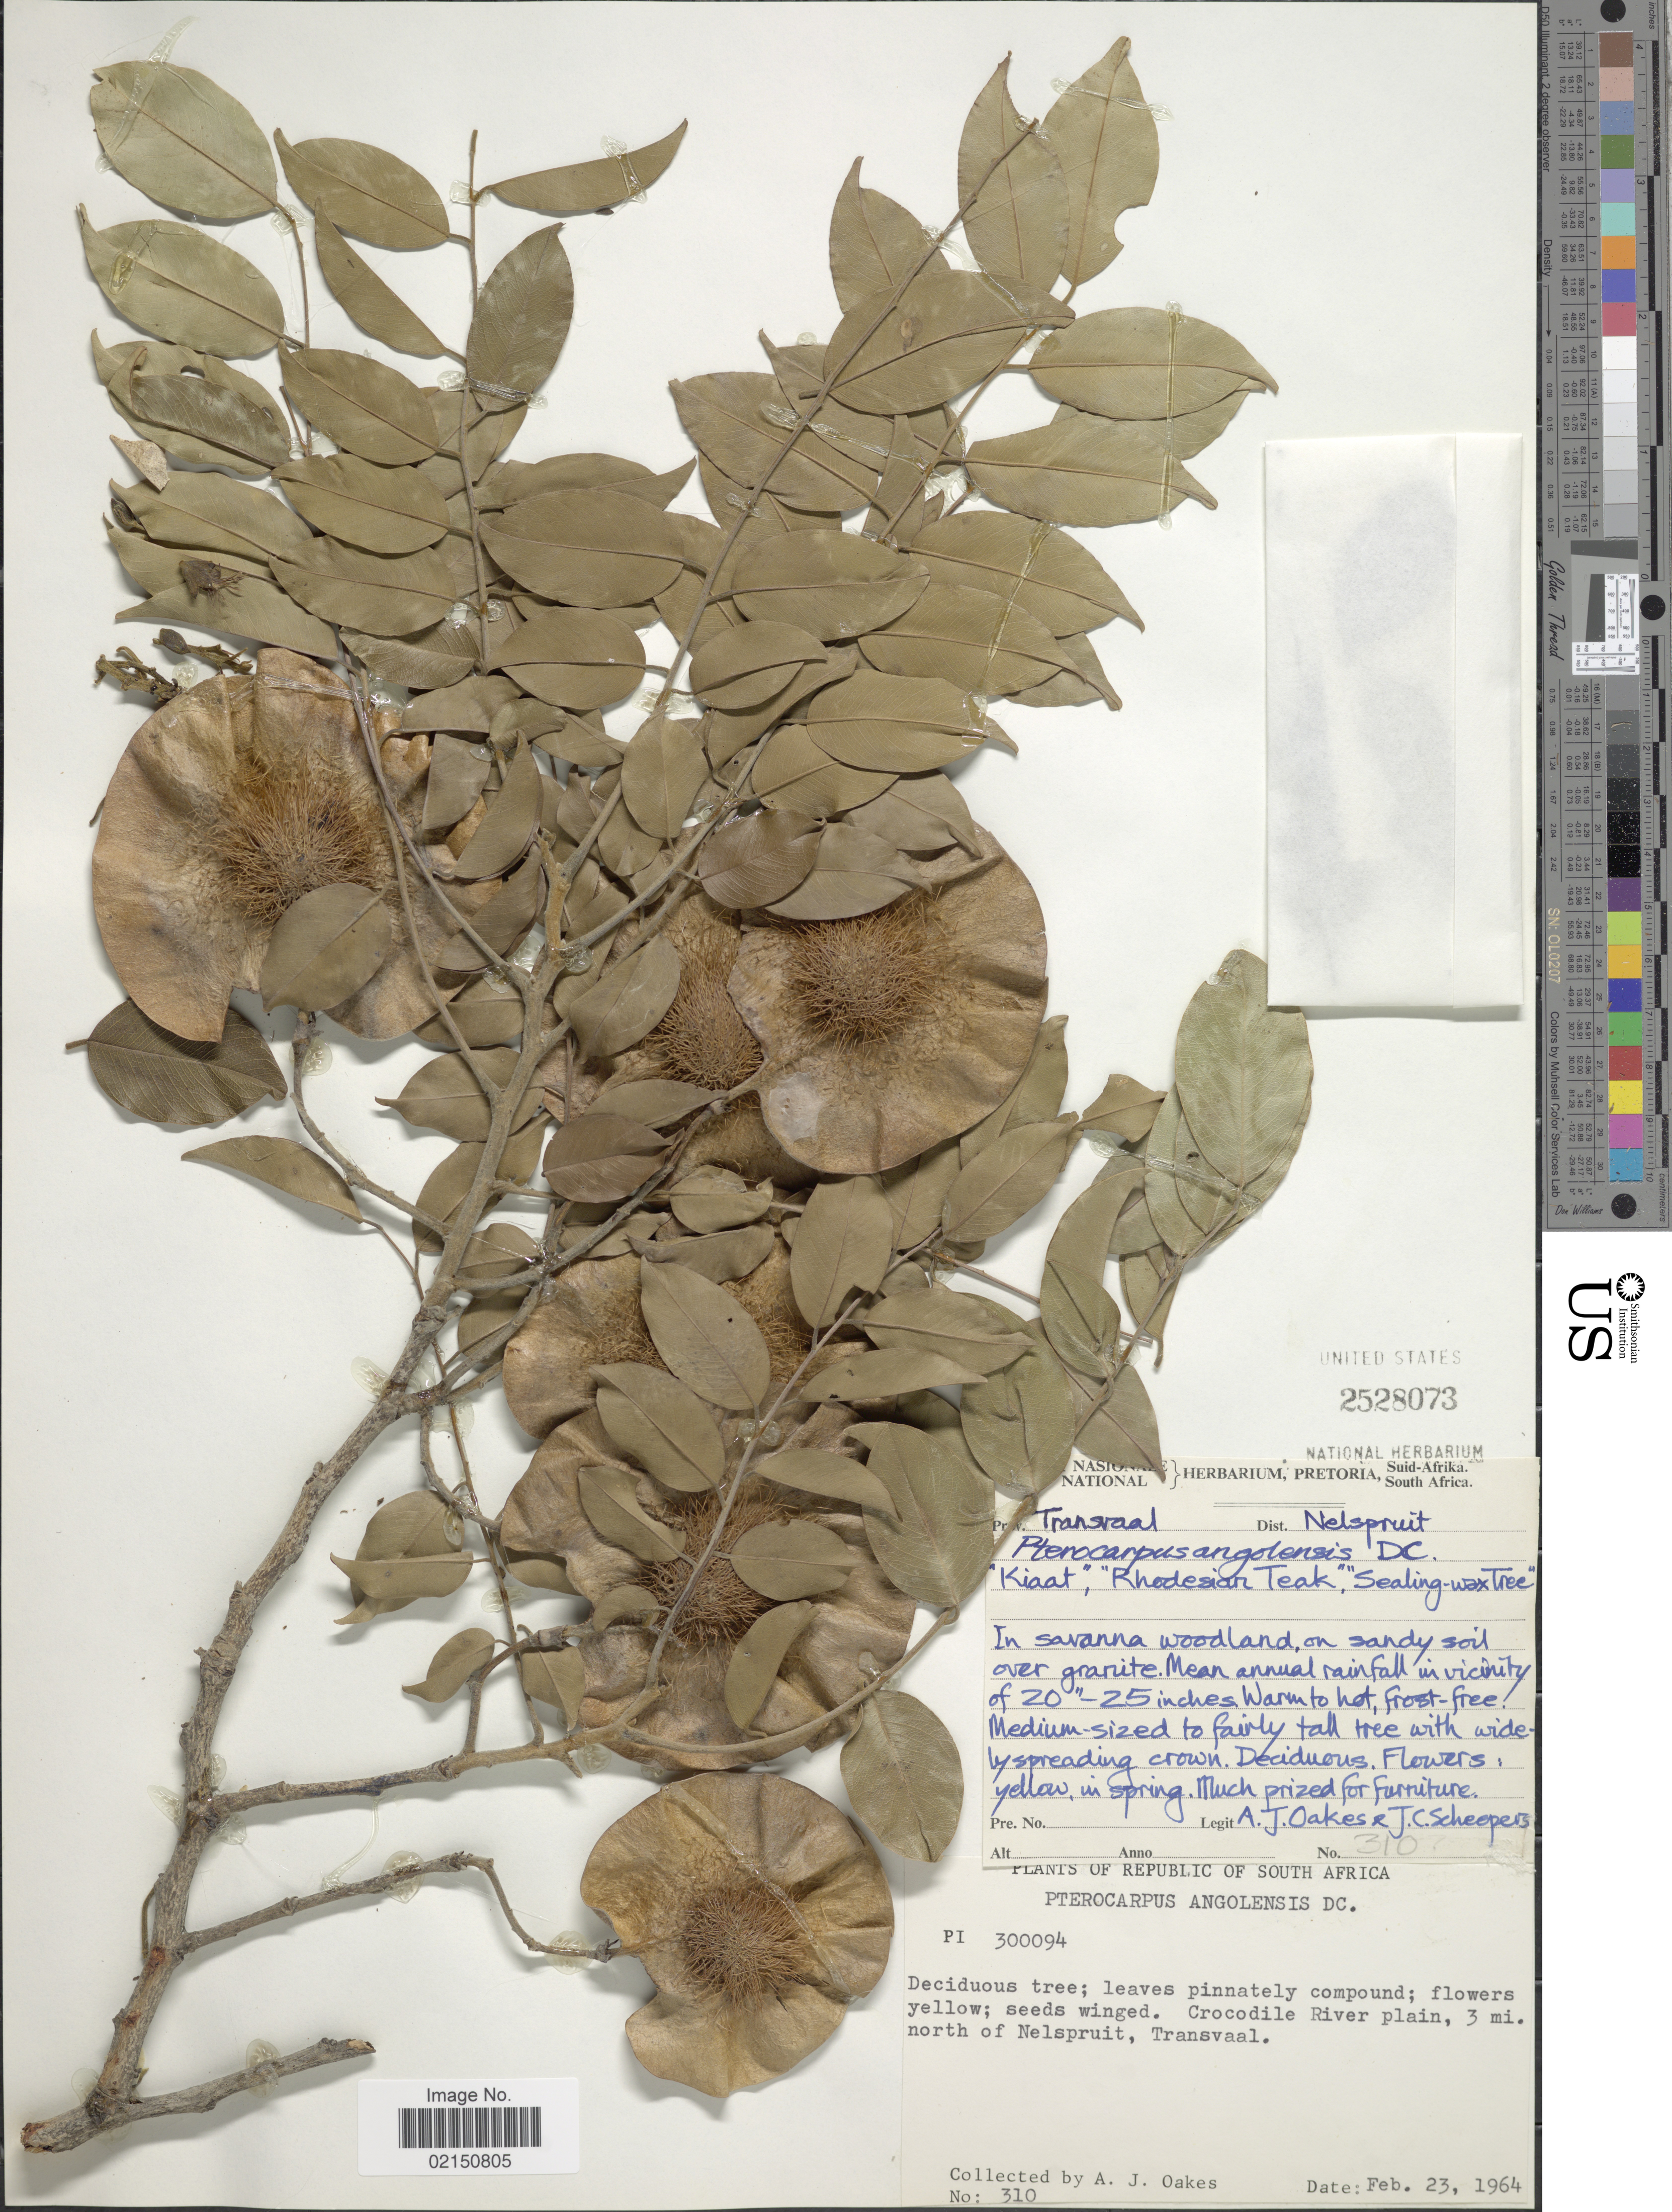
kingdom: Plantae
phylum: Tracheophyta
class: Magnoliopsida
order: Fabales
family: Fabaceae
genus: Pterocarpus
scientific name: Pterocarpus angolensis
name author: DC.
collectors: A. Oakes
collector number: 310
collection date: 1964-02-23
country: South Africa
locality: Pr [illegible text]v. Transvaal. Dist. Nelspruit. Crocodile River plain, 3 mi. north of Nelspruit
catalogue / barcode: US 2528073